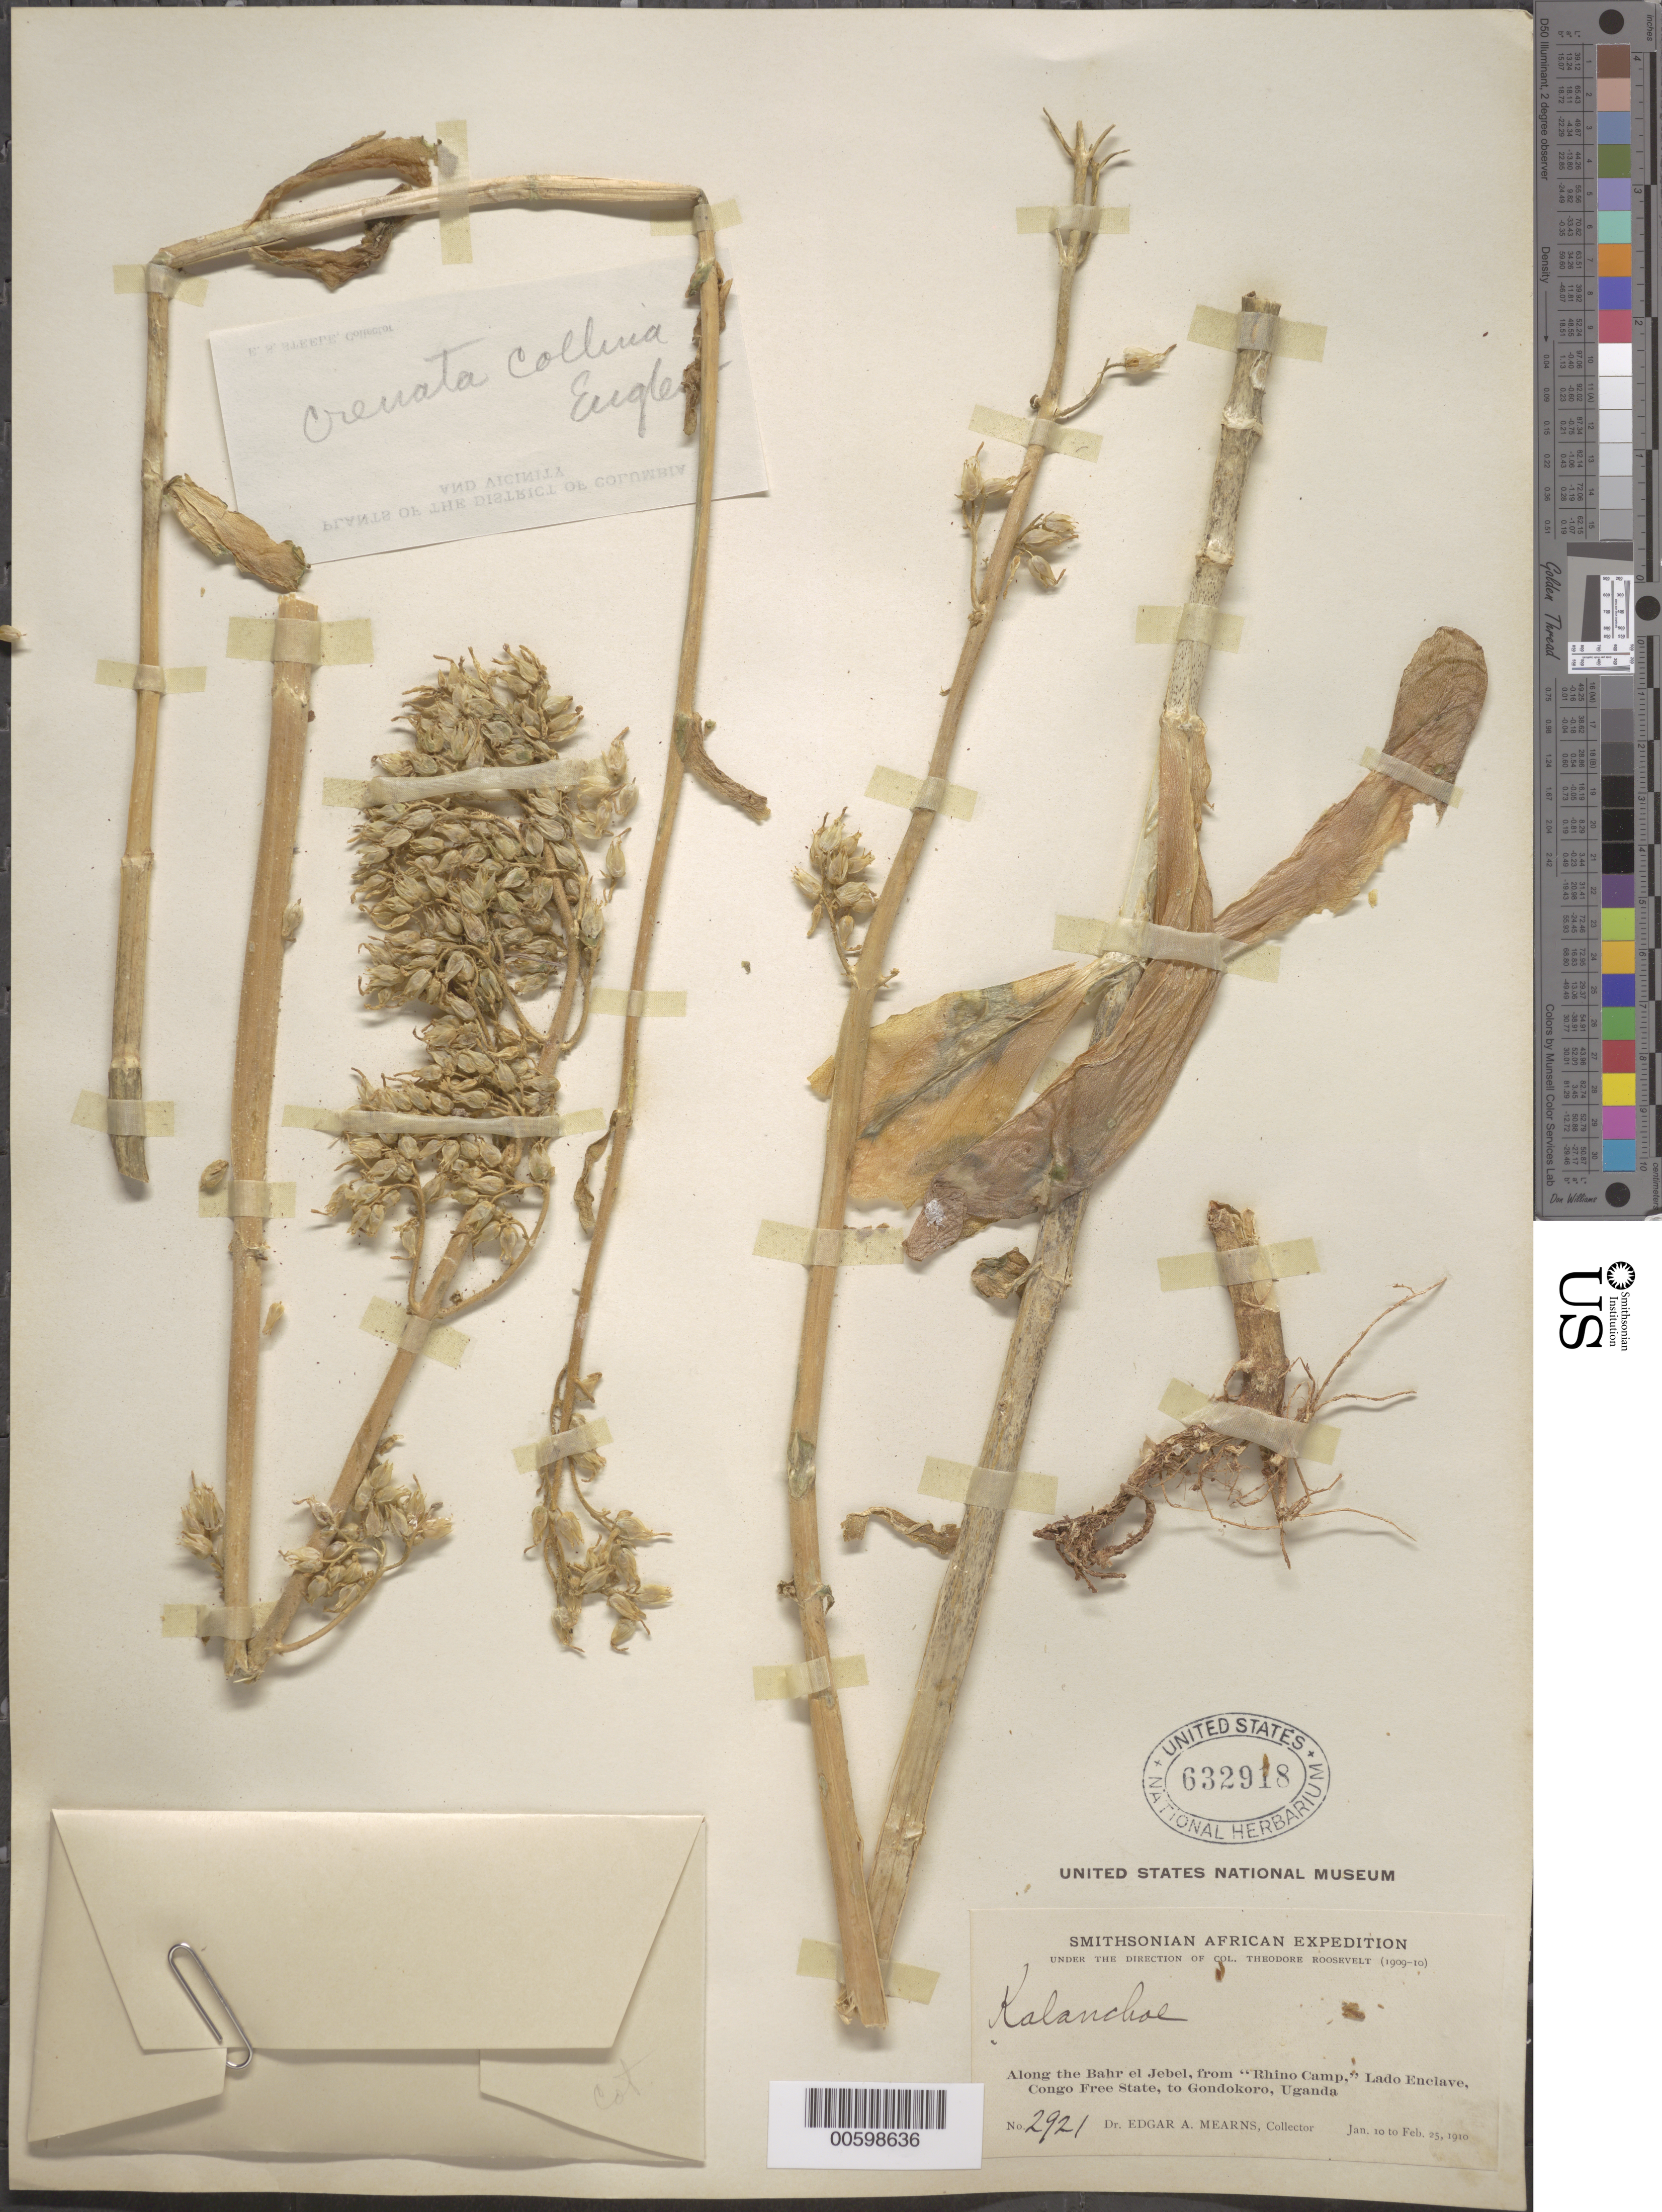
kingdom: Plantae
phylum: Tracheophyta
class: Magnoliopsida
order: Saxifragales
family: Crassulaceae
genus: Kalanchoe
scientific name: Kalanchoe sp.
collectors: E. A. Mearns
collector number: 2921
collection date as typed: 10 Jan 1910 to 25 Feb 1910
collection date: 1910-01-10/1910-02-25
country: South Sudan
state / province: Central Equatoria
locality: Along the Bahr el Jebel, from "Rhino Camp", Lado Enclave, Congo Free State, to Gondokoro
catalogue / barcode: US 632918